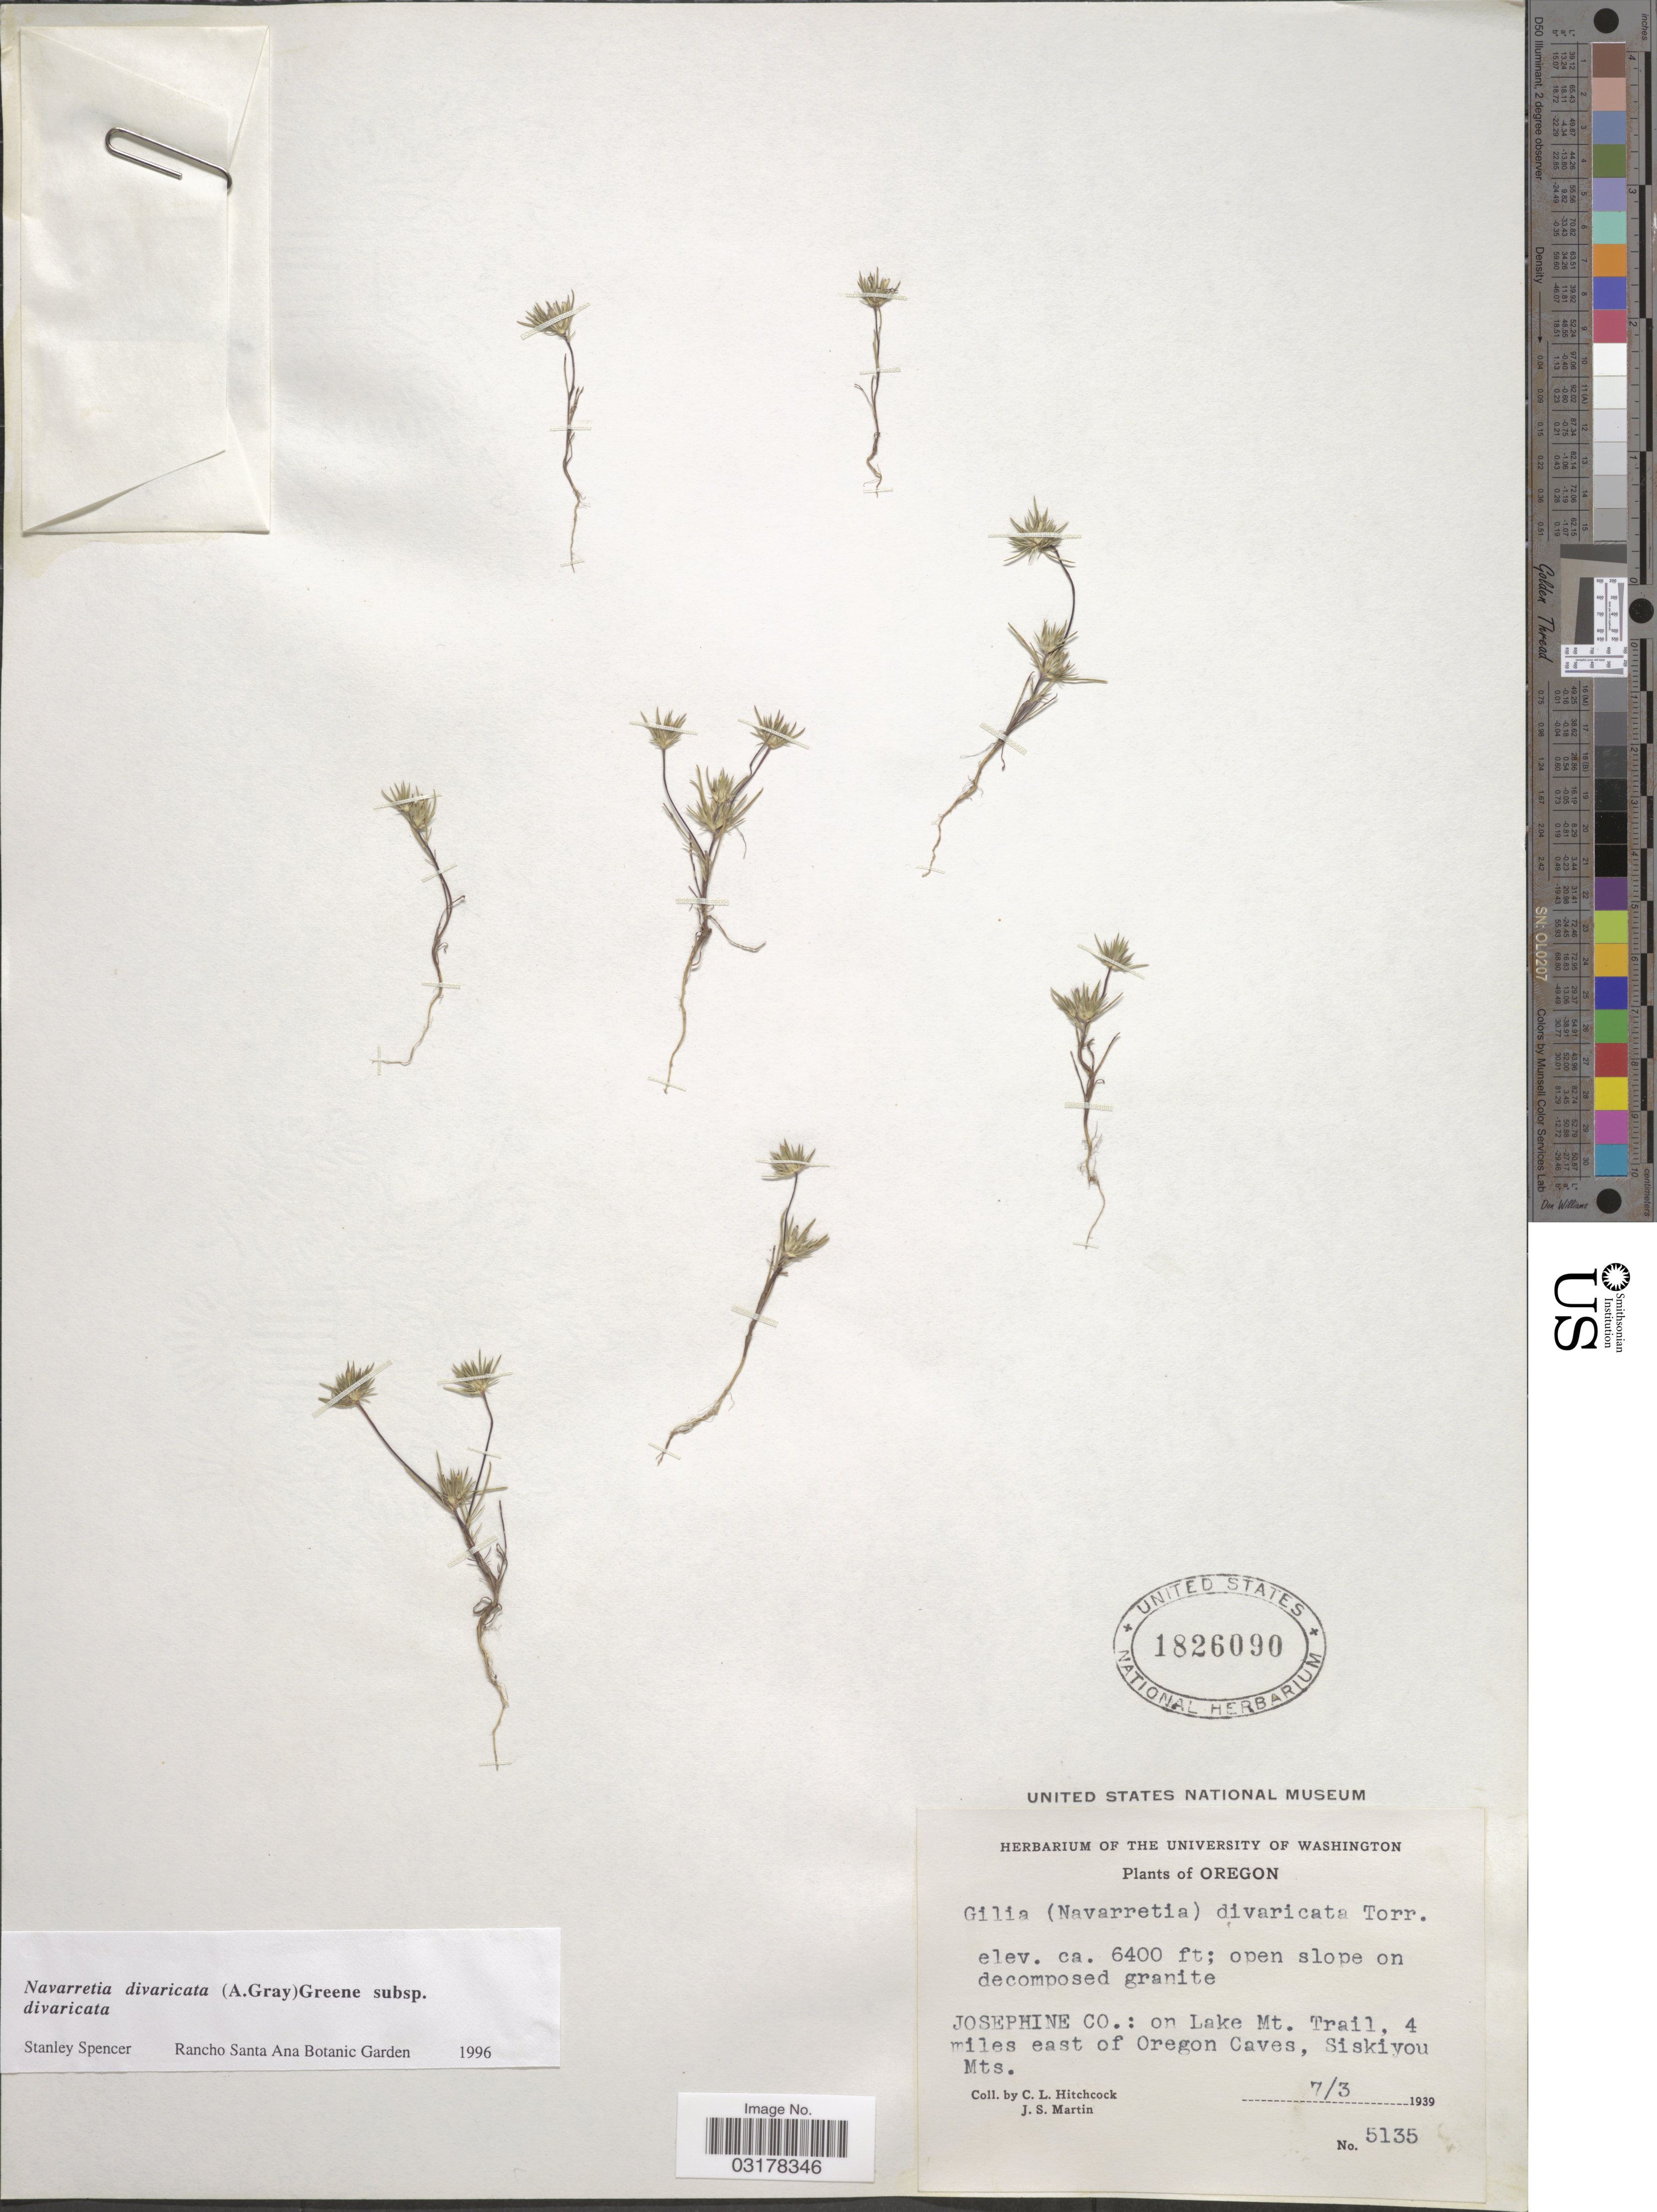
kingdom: Plantae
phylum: Tracheophyta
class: Magnoliopsida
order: Ericales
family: Polemoniaceae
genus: Navarretia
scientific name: Navarretia divaricata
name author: S.W. Greene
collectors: C. L. Hitchcock & J. S. Martin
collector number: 5135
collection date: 1939-07-03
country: United States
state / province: Oregon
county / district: Josephine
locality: Josephine Co.: on Lake Mt. Trail, 4 miles east of Oregon Caves, Siskiyou Mts.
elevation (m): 1951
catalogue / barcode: US 1826090